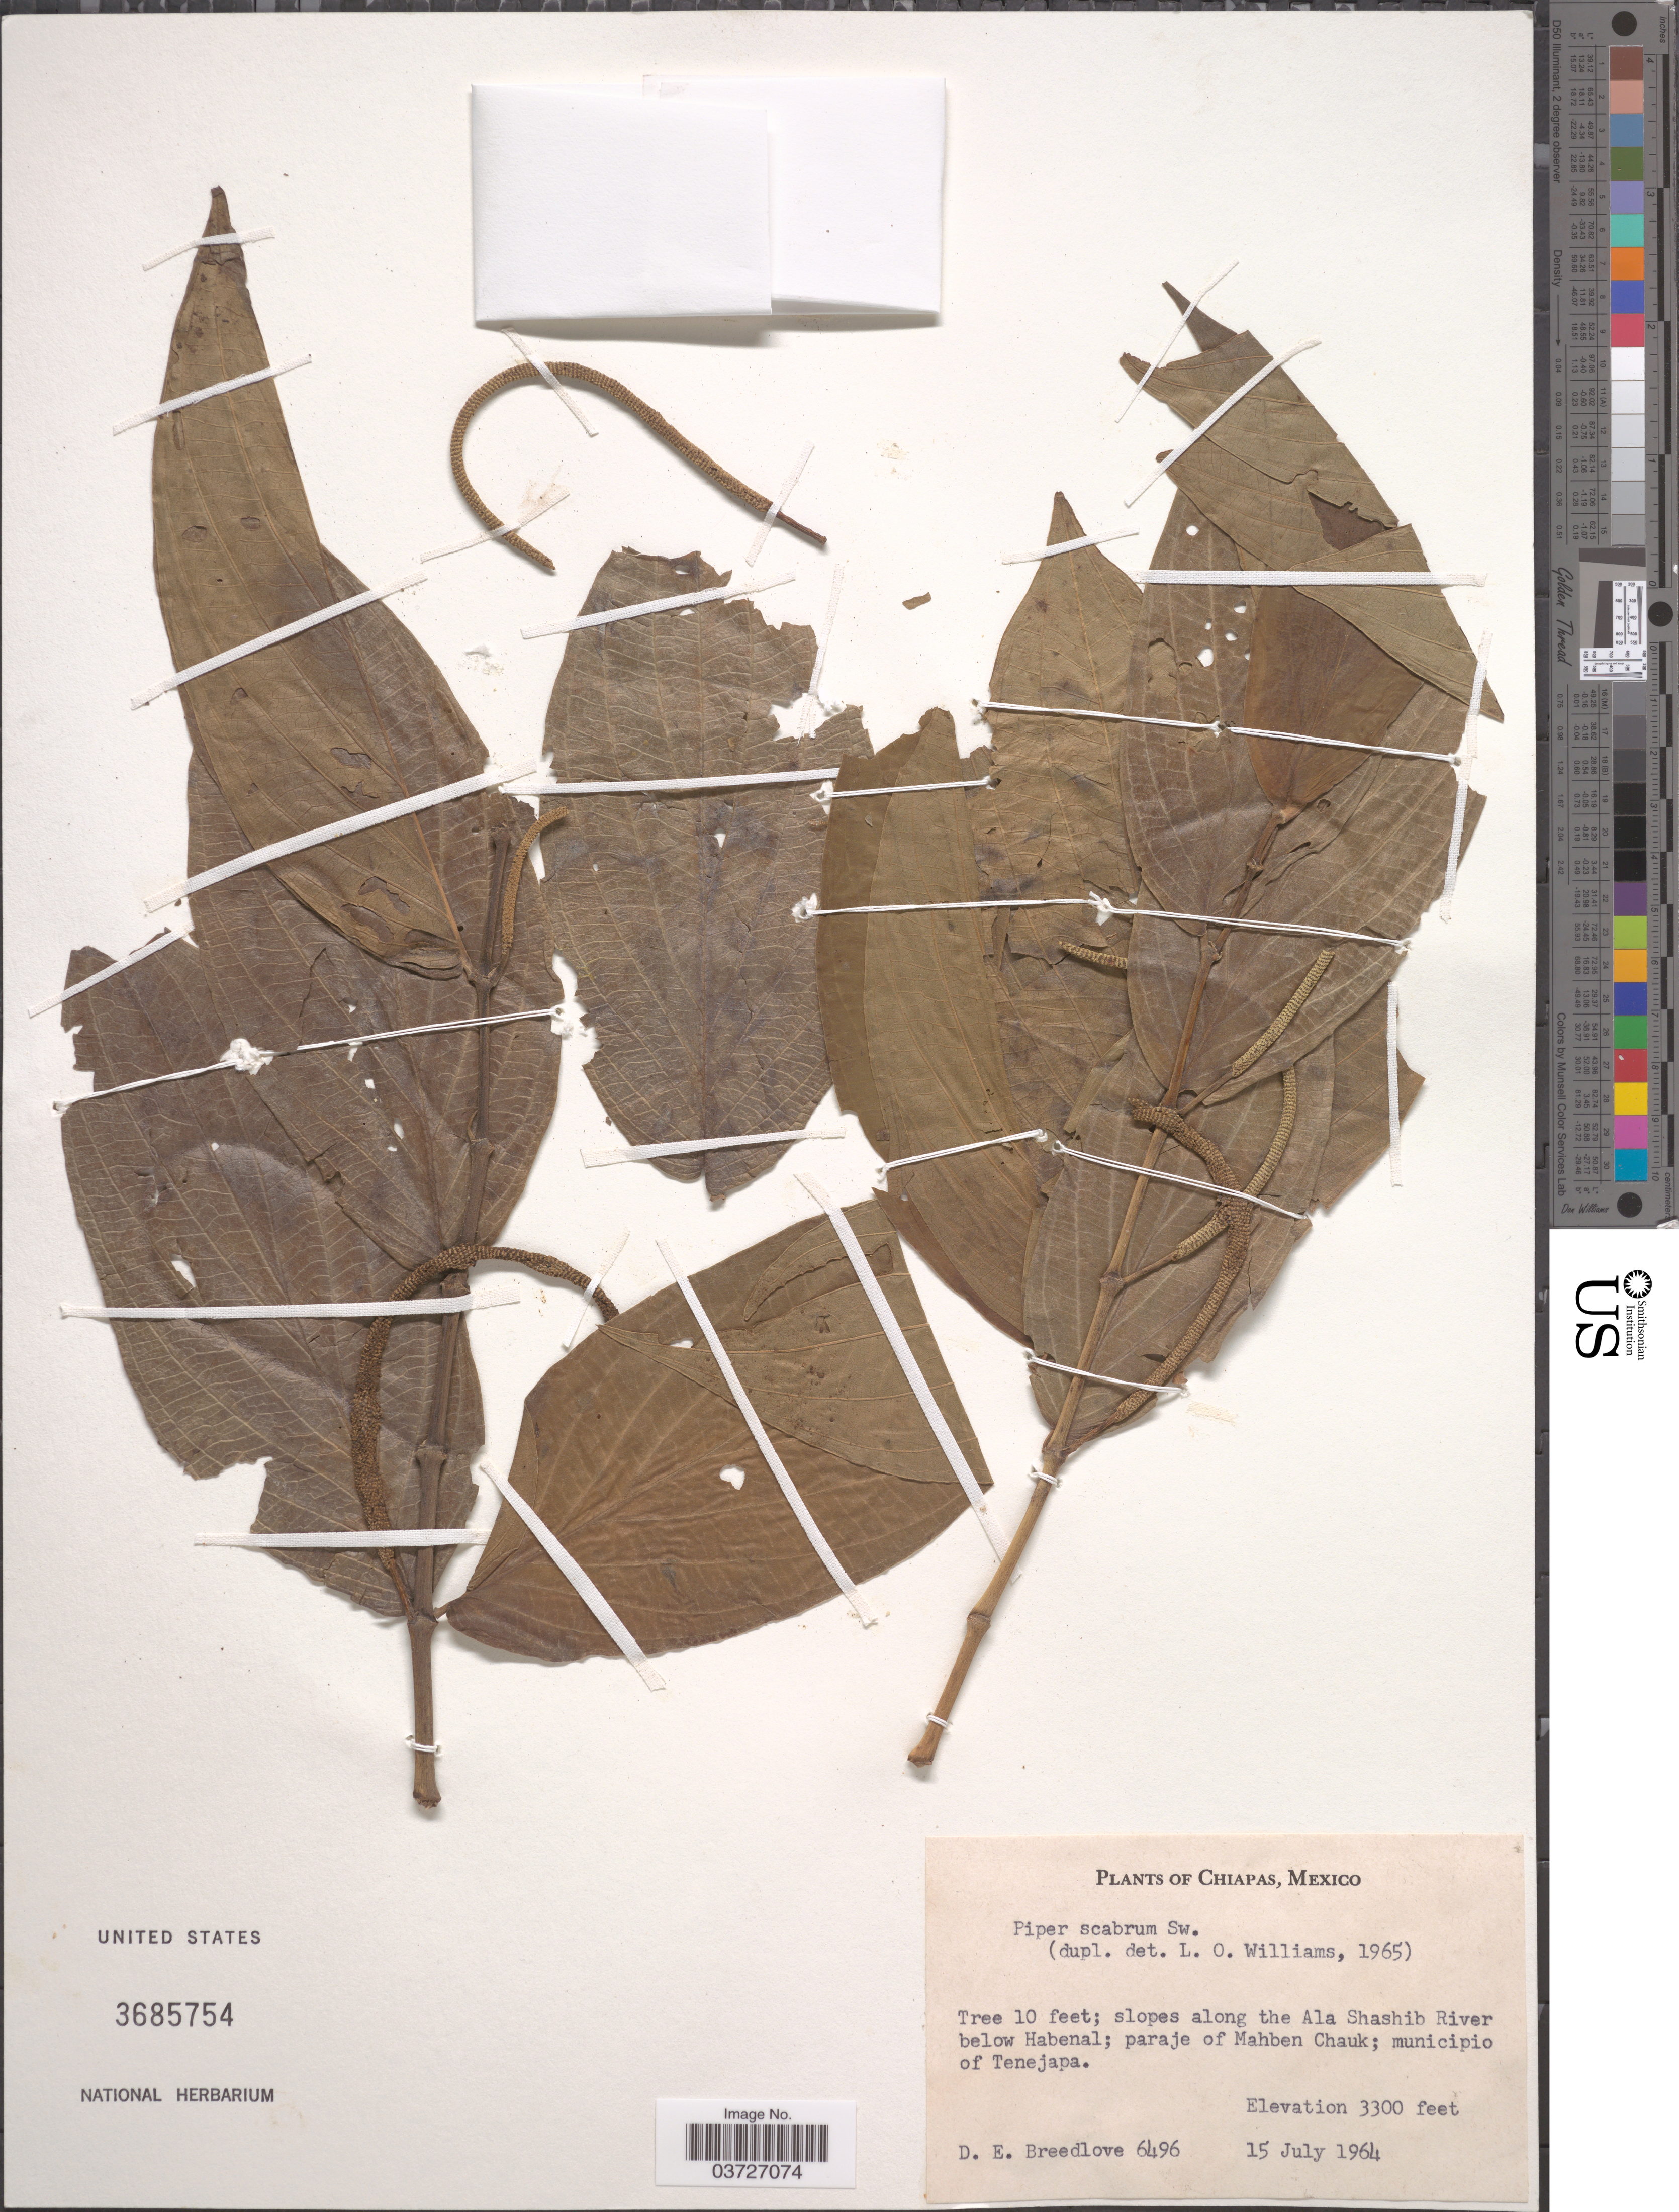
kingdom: Plantae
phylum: Tracheophyta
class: Magnoliopsida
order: Piperales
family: Piperaceae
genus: Piper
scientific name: Piper scabrum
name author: Sw.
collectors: D. E. Breedlove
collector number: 6496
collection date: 1964-07-15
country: Mexico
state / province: Chiapas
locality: Slopes along the Ala Shashib River below Habenal; paraje of Mahben Chauk; municipio of Tenejapa.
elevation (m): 1006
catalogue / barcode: US 3685754